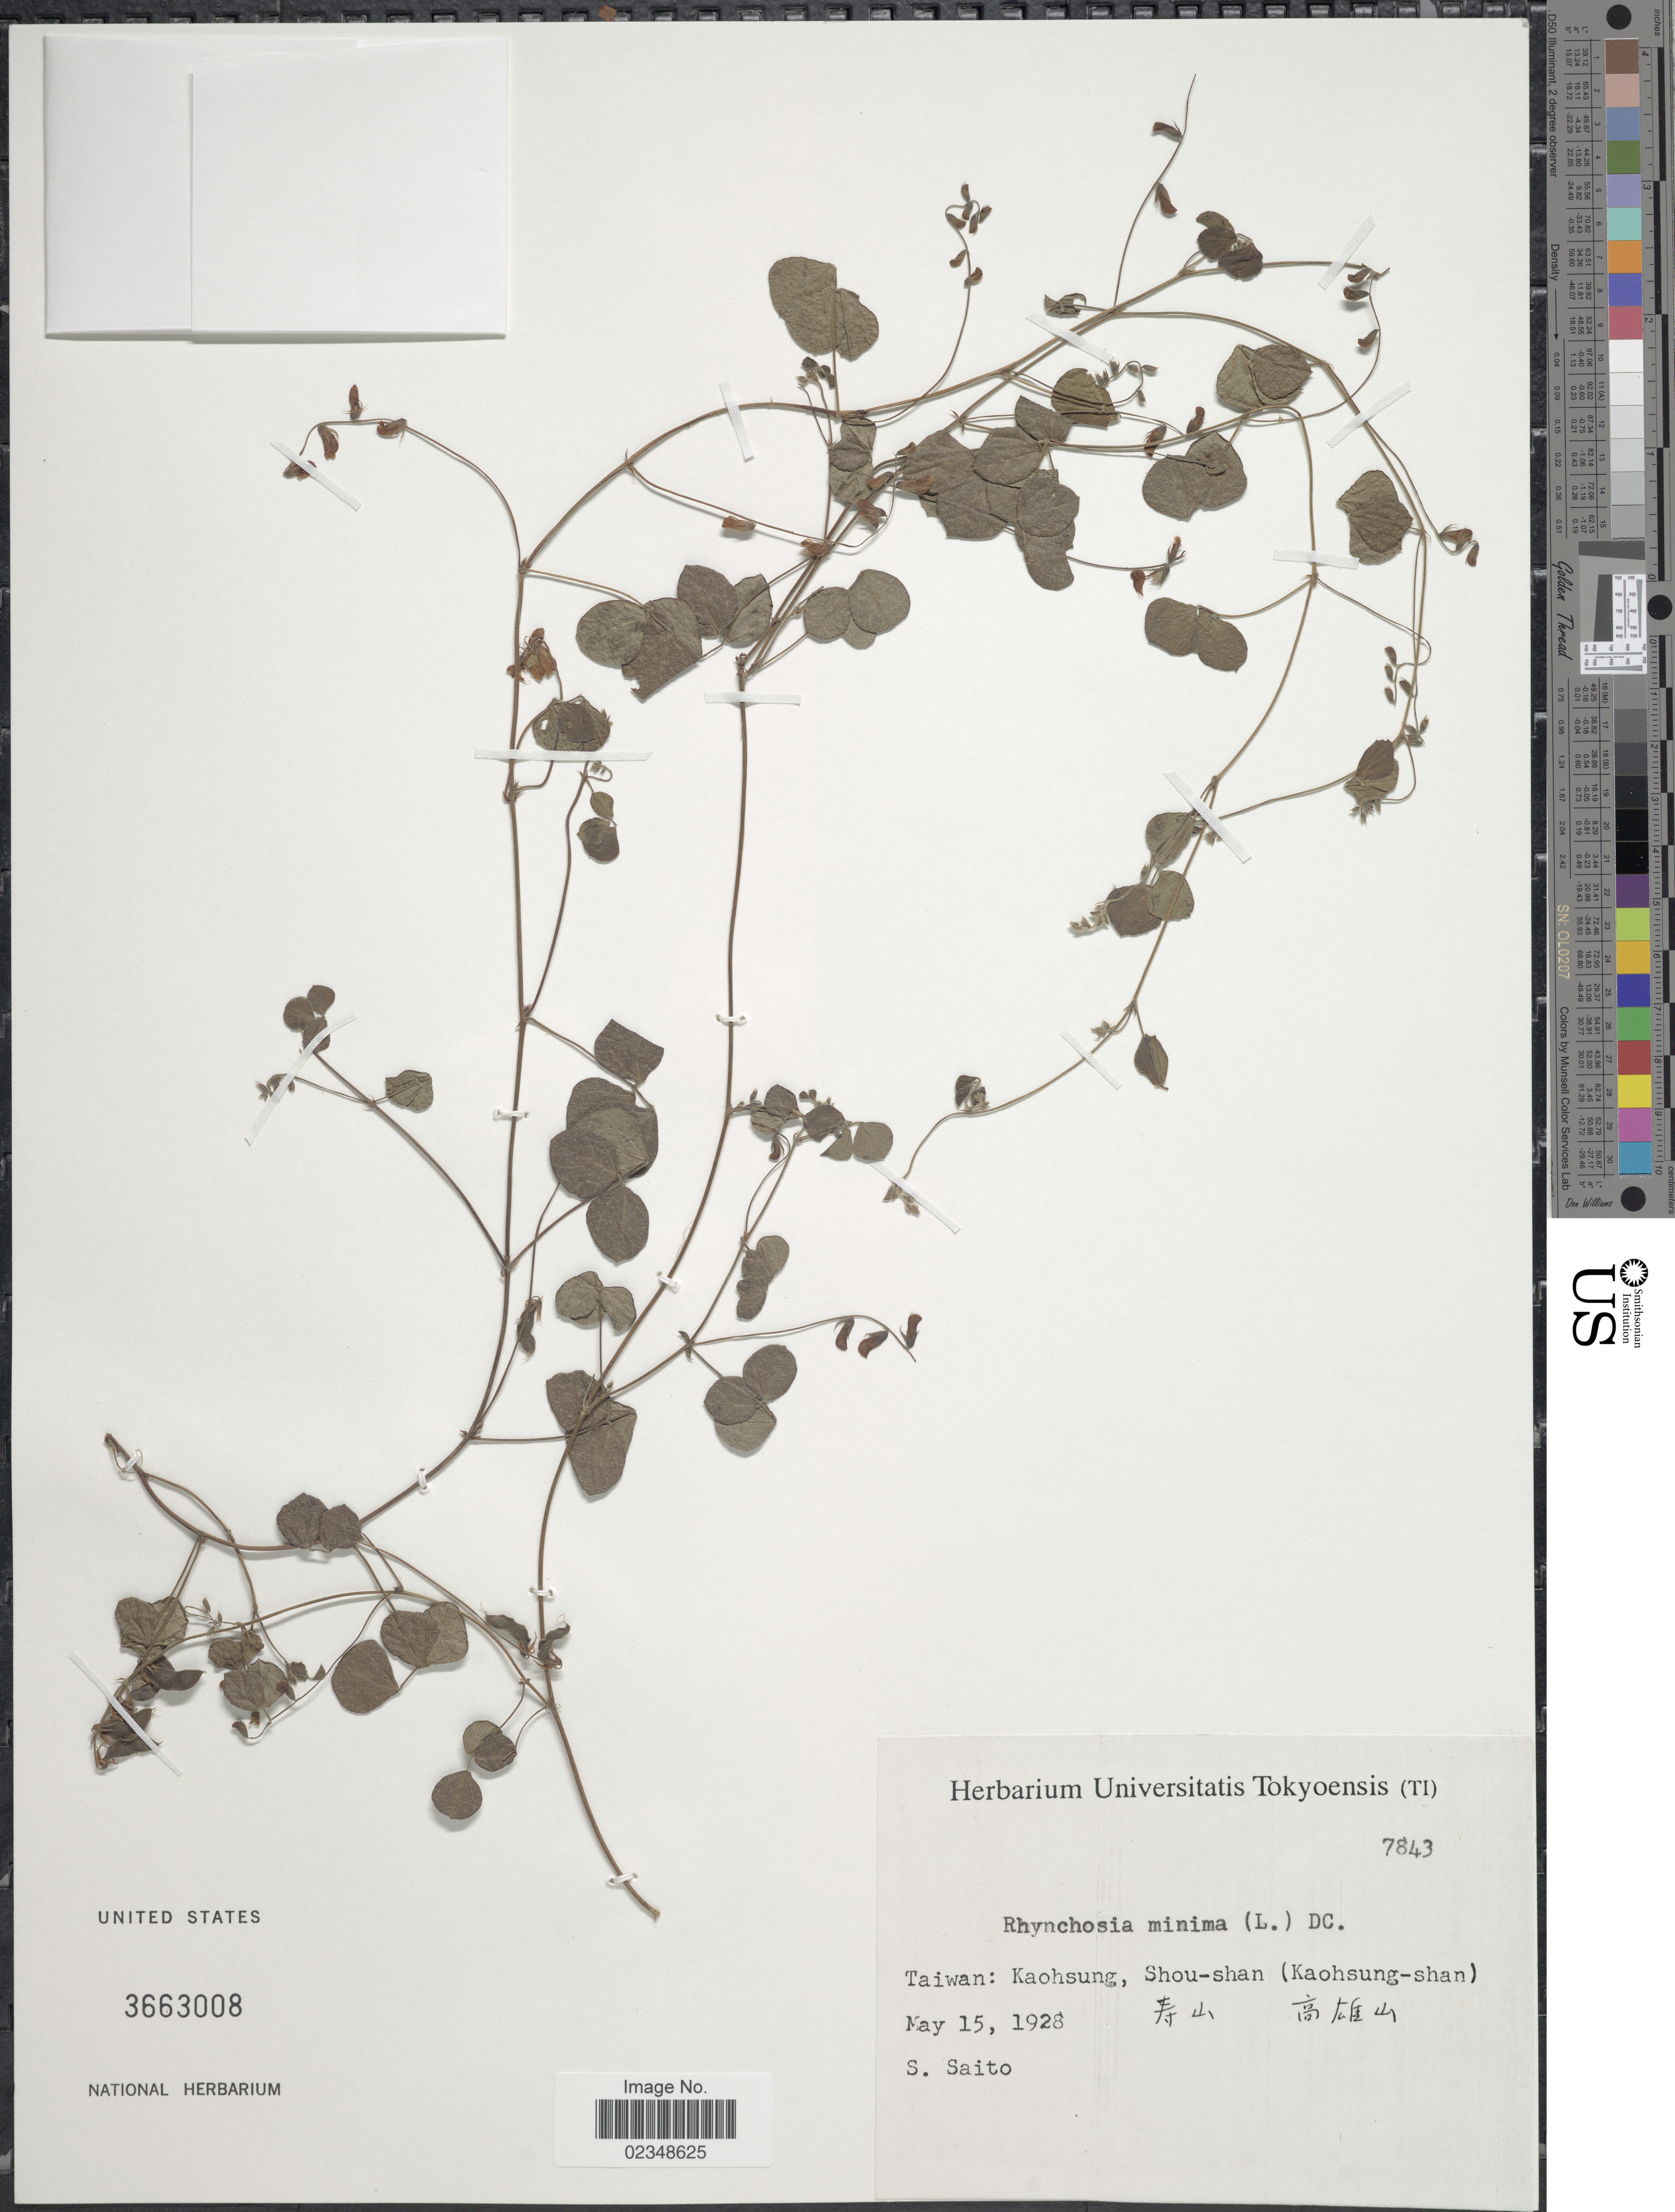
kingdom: Plantae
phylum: Tracheophyta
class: Magnoliopsida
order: Fabales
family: Fabaceae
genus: Rhynchosia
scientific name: Rhynchosia minima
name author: (L.) DC.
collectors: S. Saito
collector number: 7843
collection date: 1928-05-15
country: Taiwan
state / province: Kaohsiung City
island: Taiwan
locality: Taiwan: Koahsung, Shou-shan (Kaohsung-shan)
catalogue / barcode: US 3663008